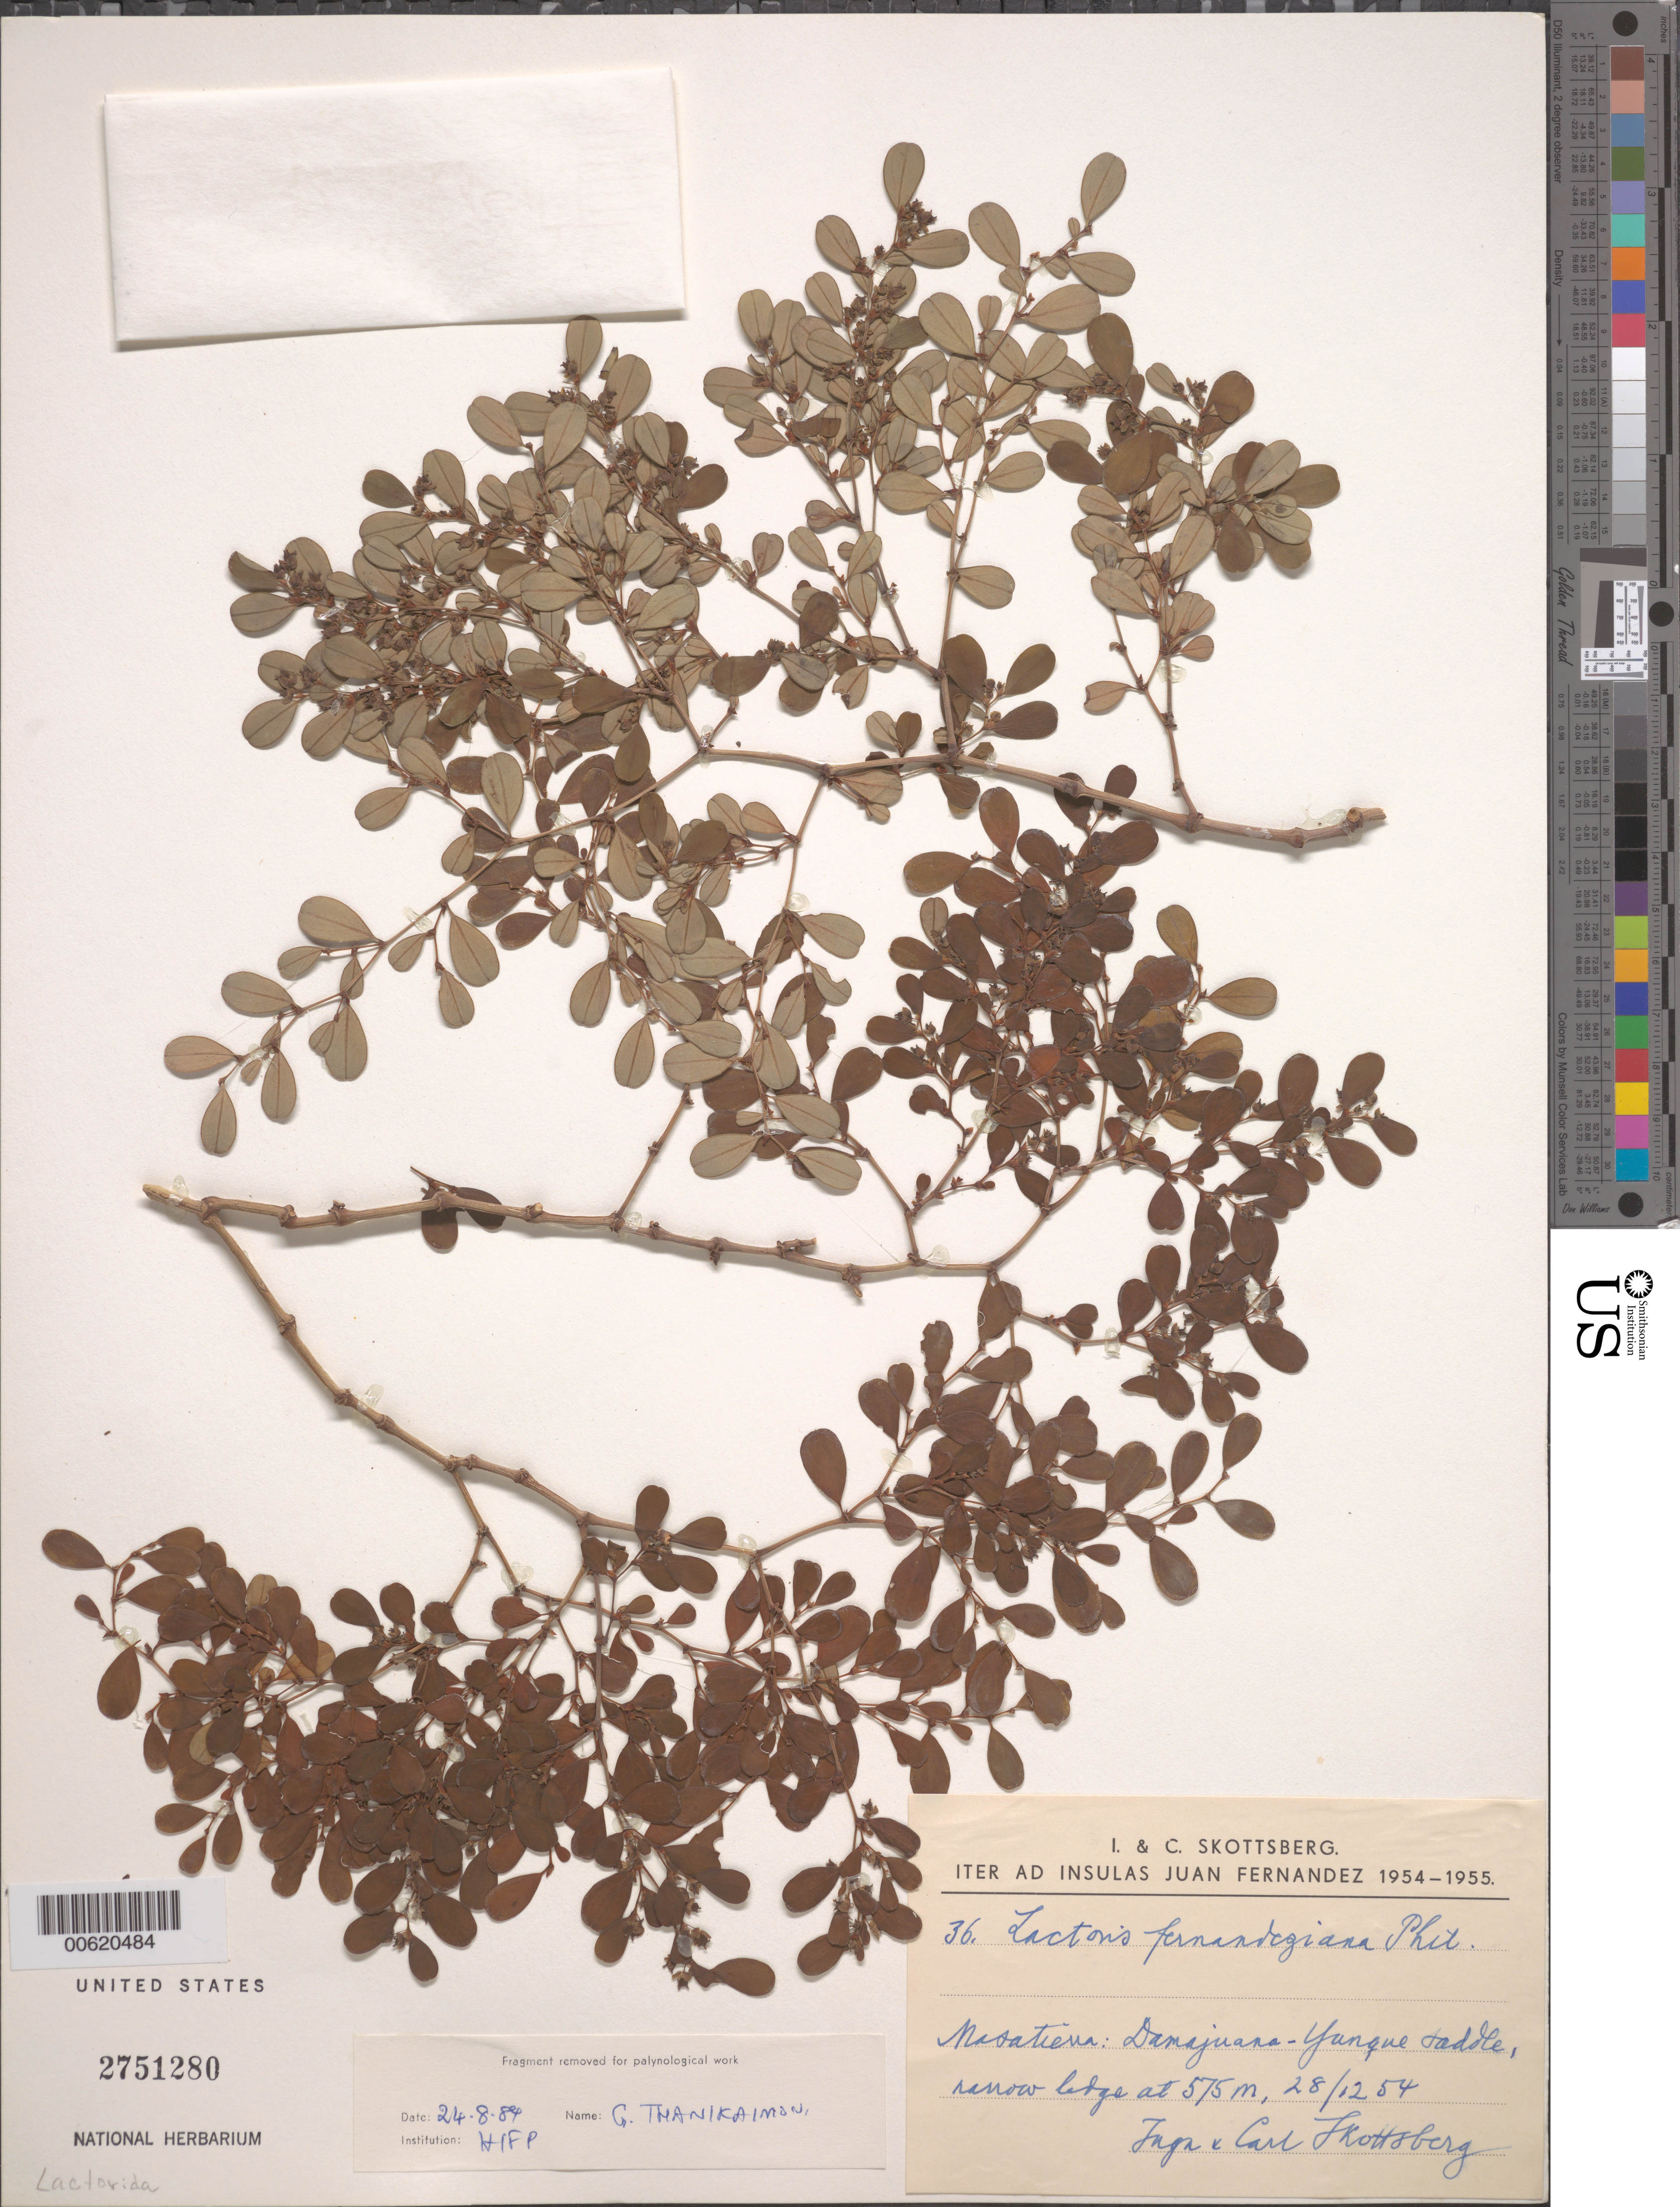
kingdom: Plantae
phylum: Tracheophyta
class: Magnoliopsida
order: Piperales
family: Aristolochiaceae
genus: Lactoris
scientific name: Lactoris fernandeziana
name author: Phil.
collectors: I. Skottsberg & C. Skottsberg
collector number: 36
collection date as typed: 28 Dec 1954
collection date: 1954-12-28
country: Chile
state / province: Valparaíso (V)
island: Isla Más a Tierra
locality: Damajuana - Yanque saddle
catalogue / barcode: US 2751280